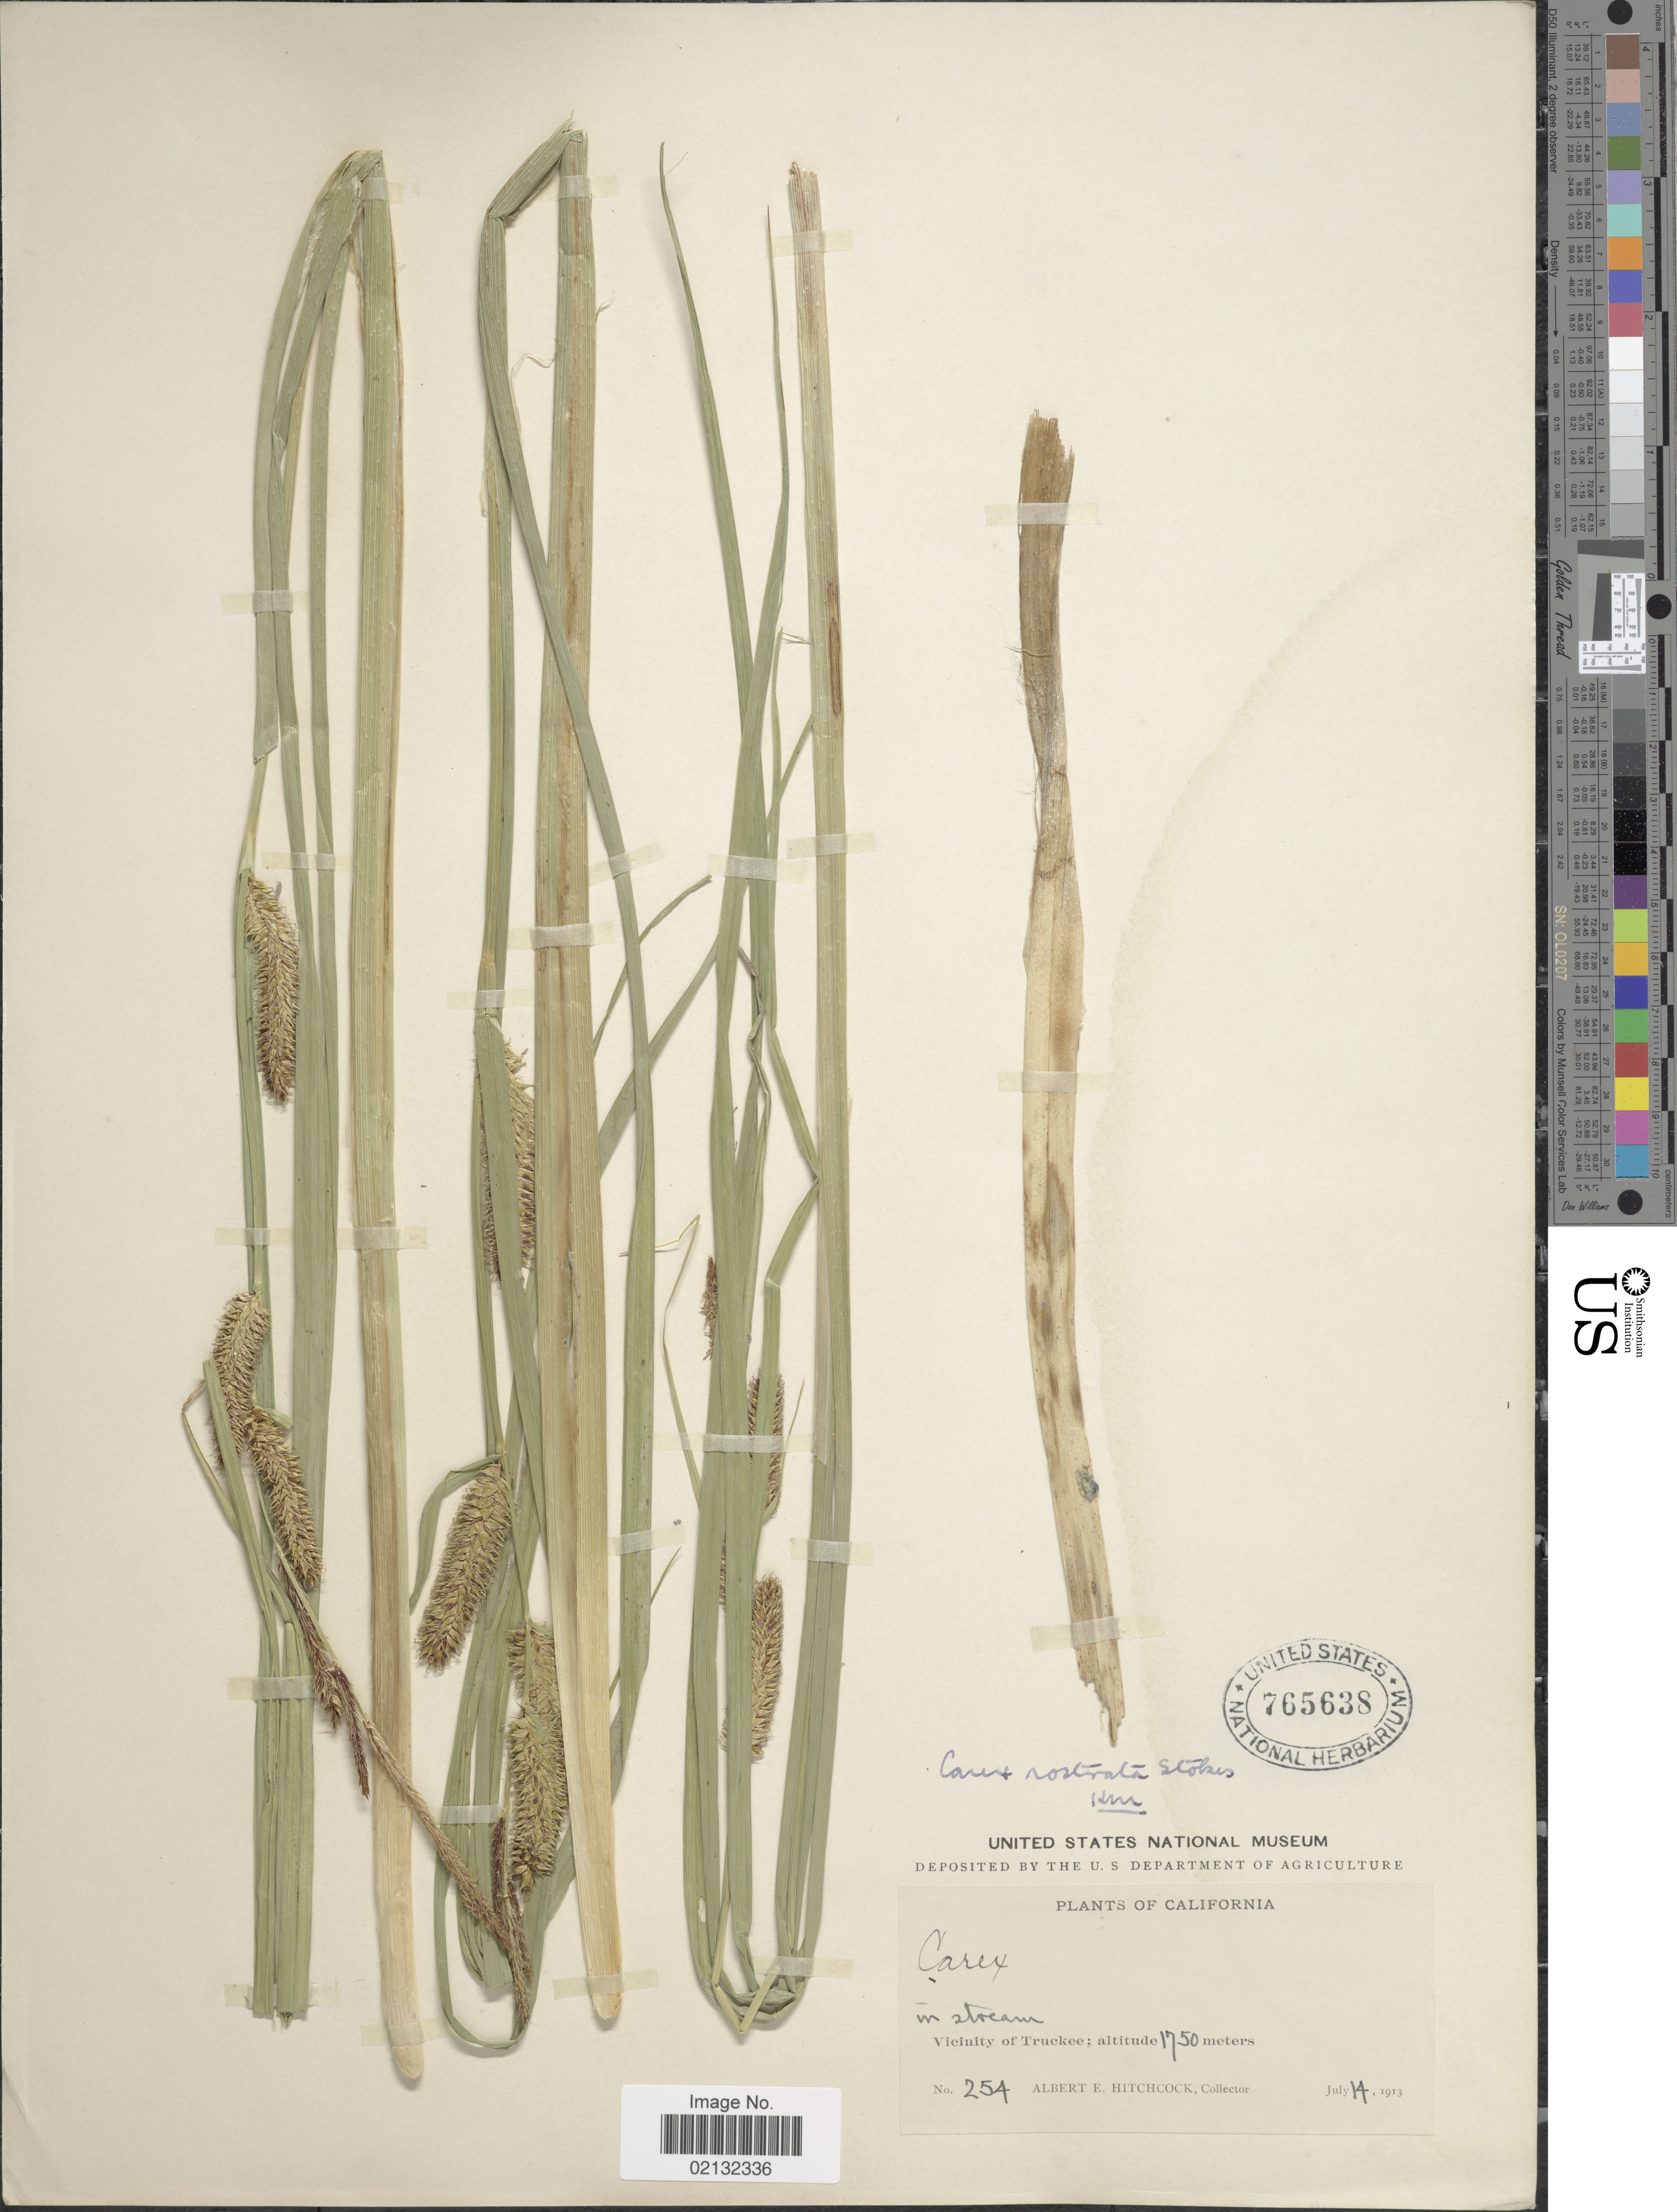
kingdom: Plantae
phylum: Tracheophyta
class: Liliopsida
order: Poales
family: Cyperaceae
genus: Carex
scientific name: Carex rostrata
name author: Stokes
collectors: A. Hitchcock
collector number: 254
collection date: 1913-07-14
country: United States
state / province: California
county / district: Nevada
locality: In stream, vicinity of Truckee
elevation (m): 1750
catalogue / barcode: US 765638